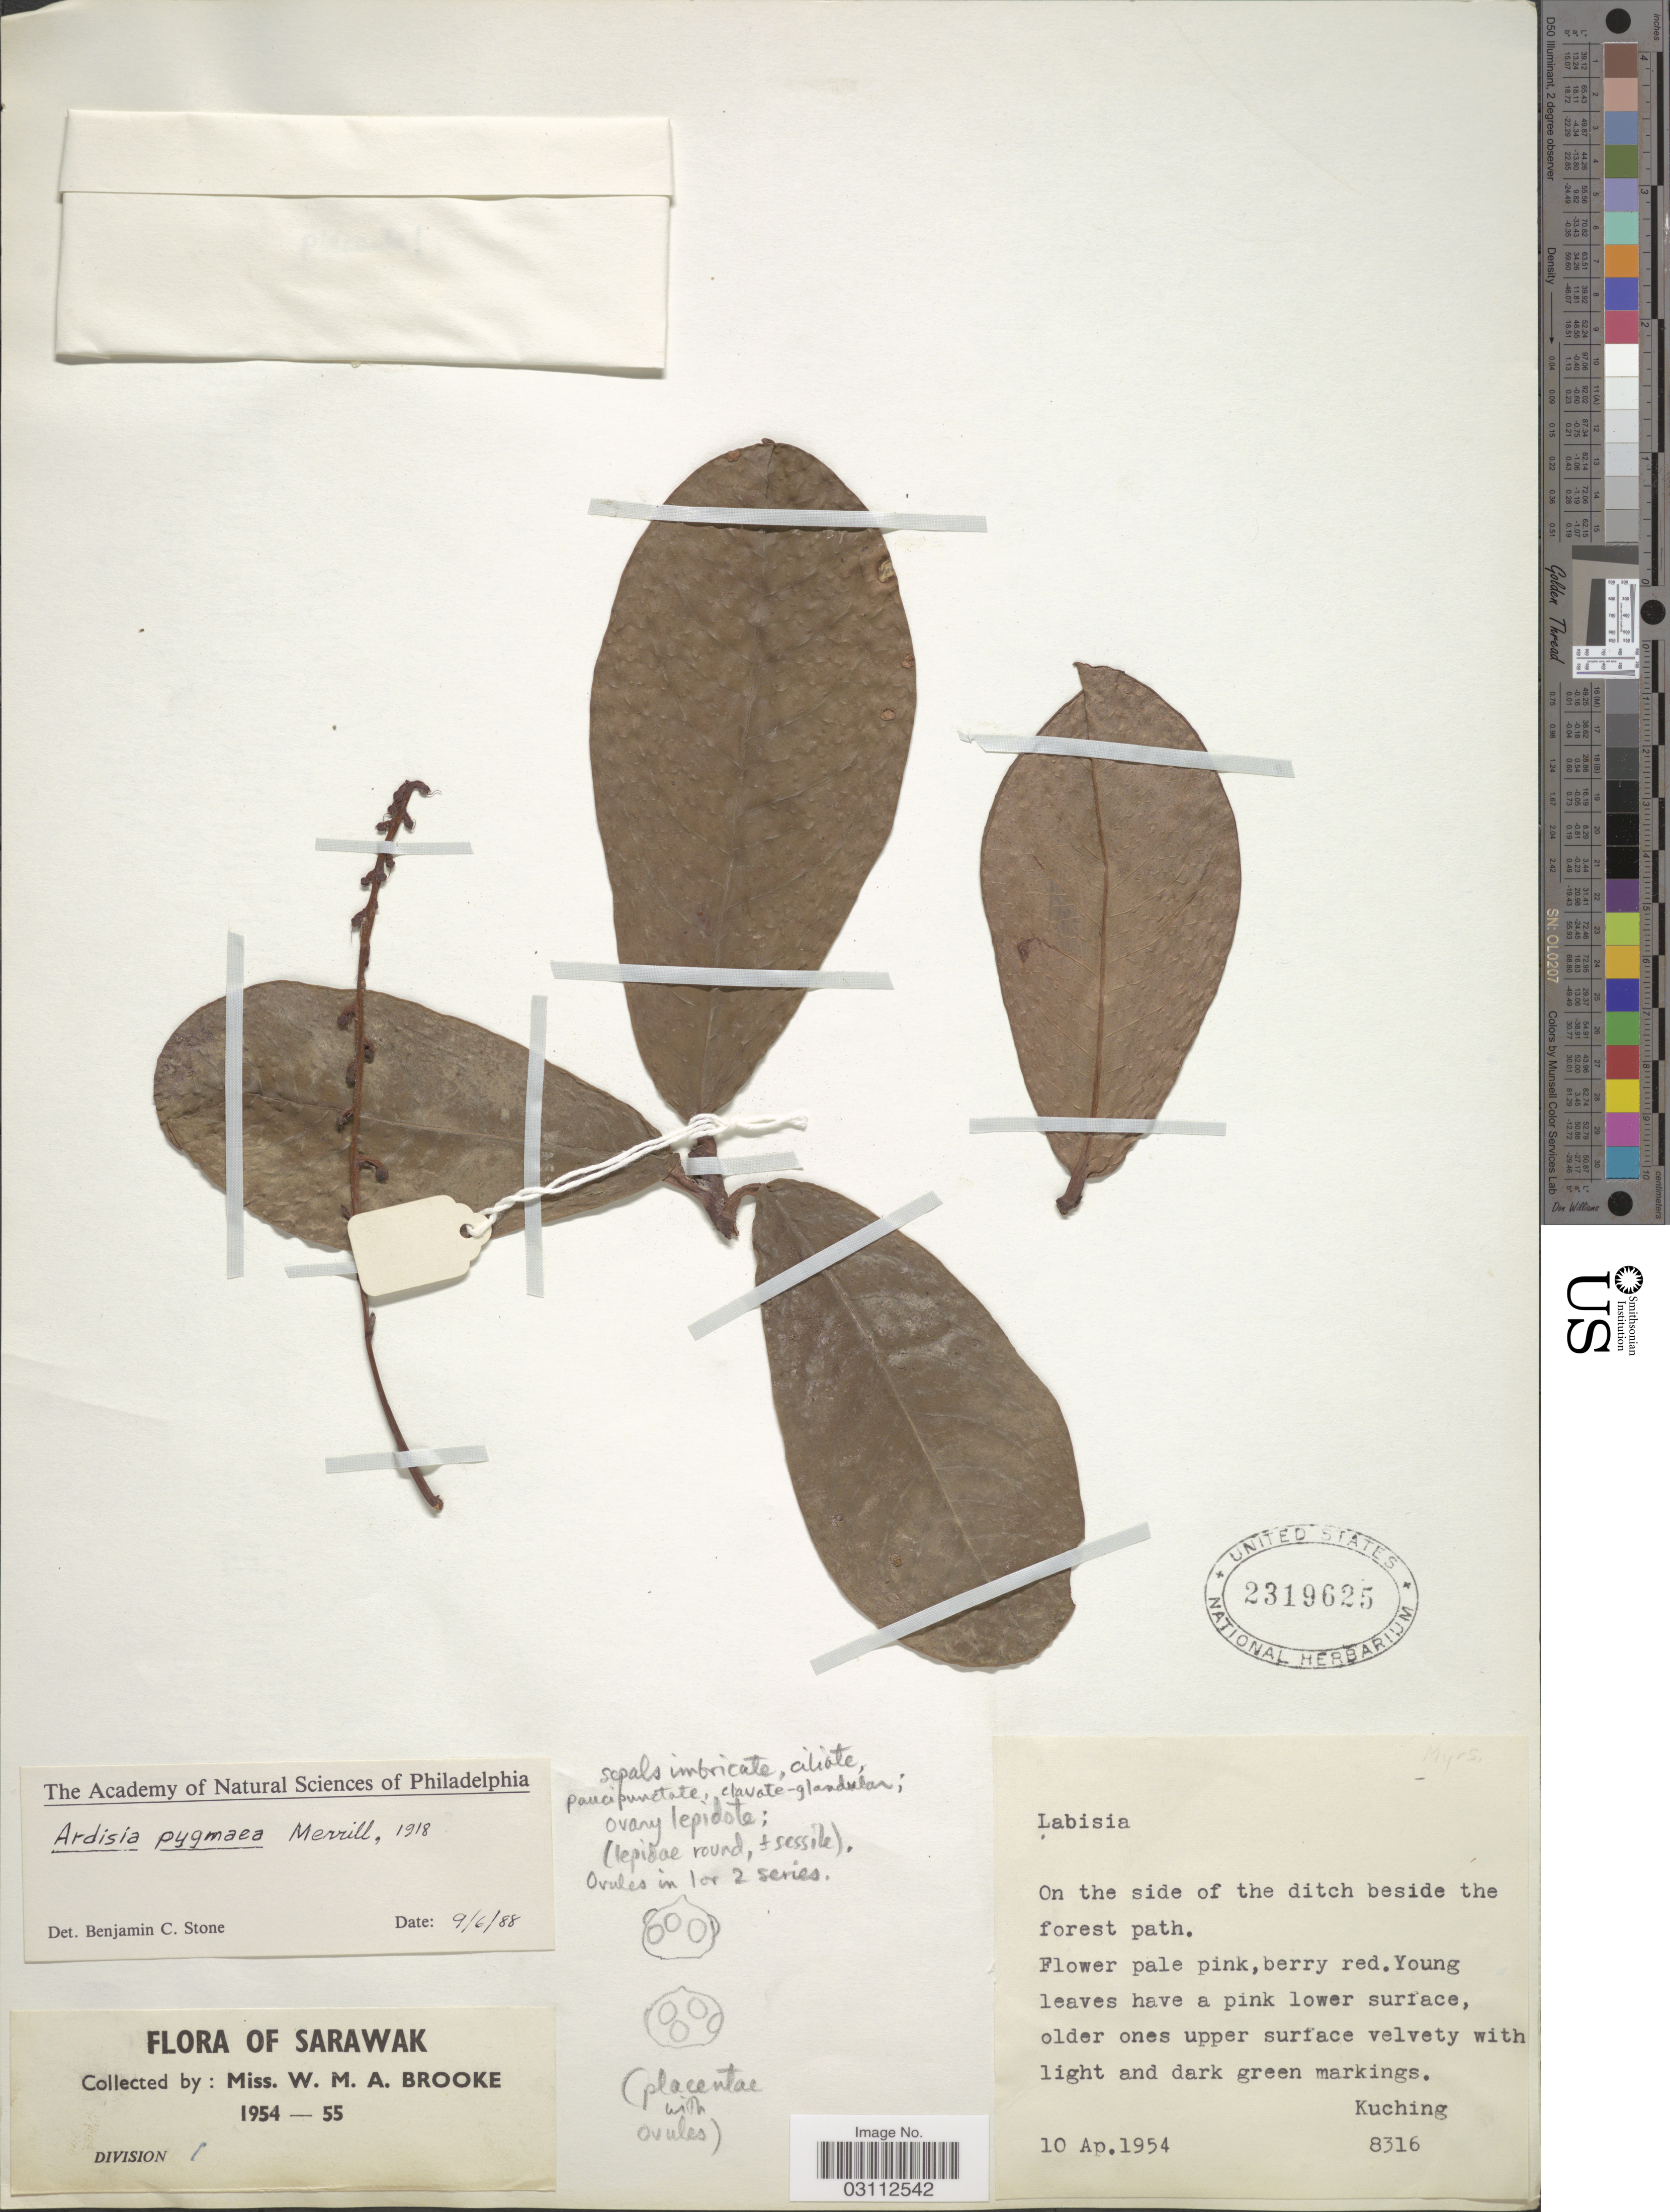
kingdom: Plantae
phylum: Tracheophyta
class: Magnoliopsida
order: Ericales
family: Primulaceae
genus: Ardisia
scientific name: Ardisia pygmaea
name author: Merr.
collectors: W. Brooke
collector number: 8316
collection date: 1954-04-10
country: Malaysia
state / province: Sarawak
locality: Kuching.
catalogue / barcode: US 2319625